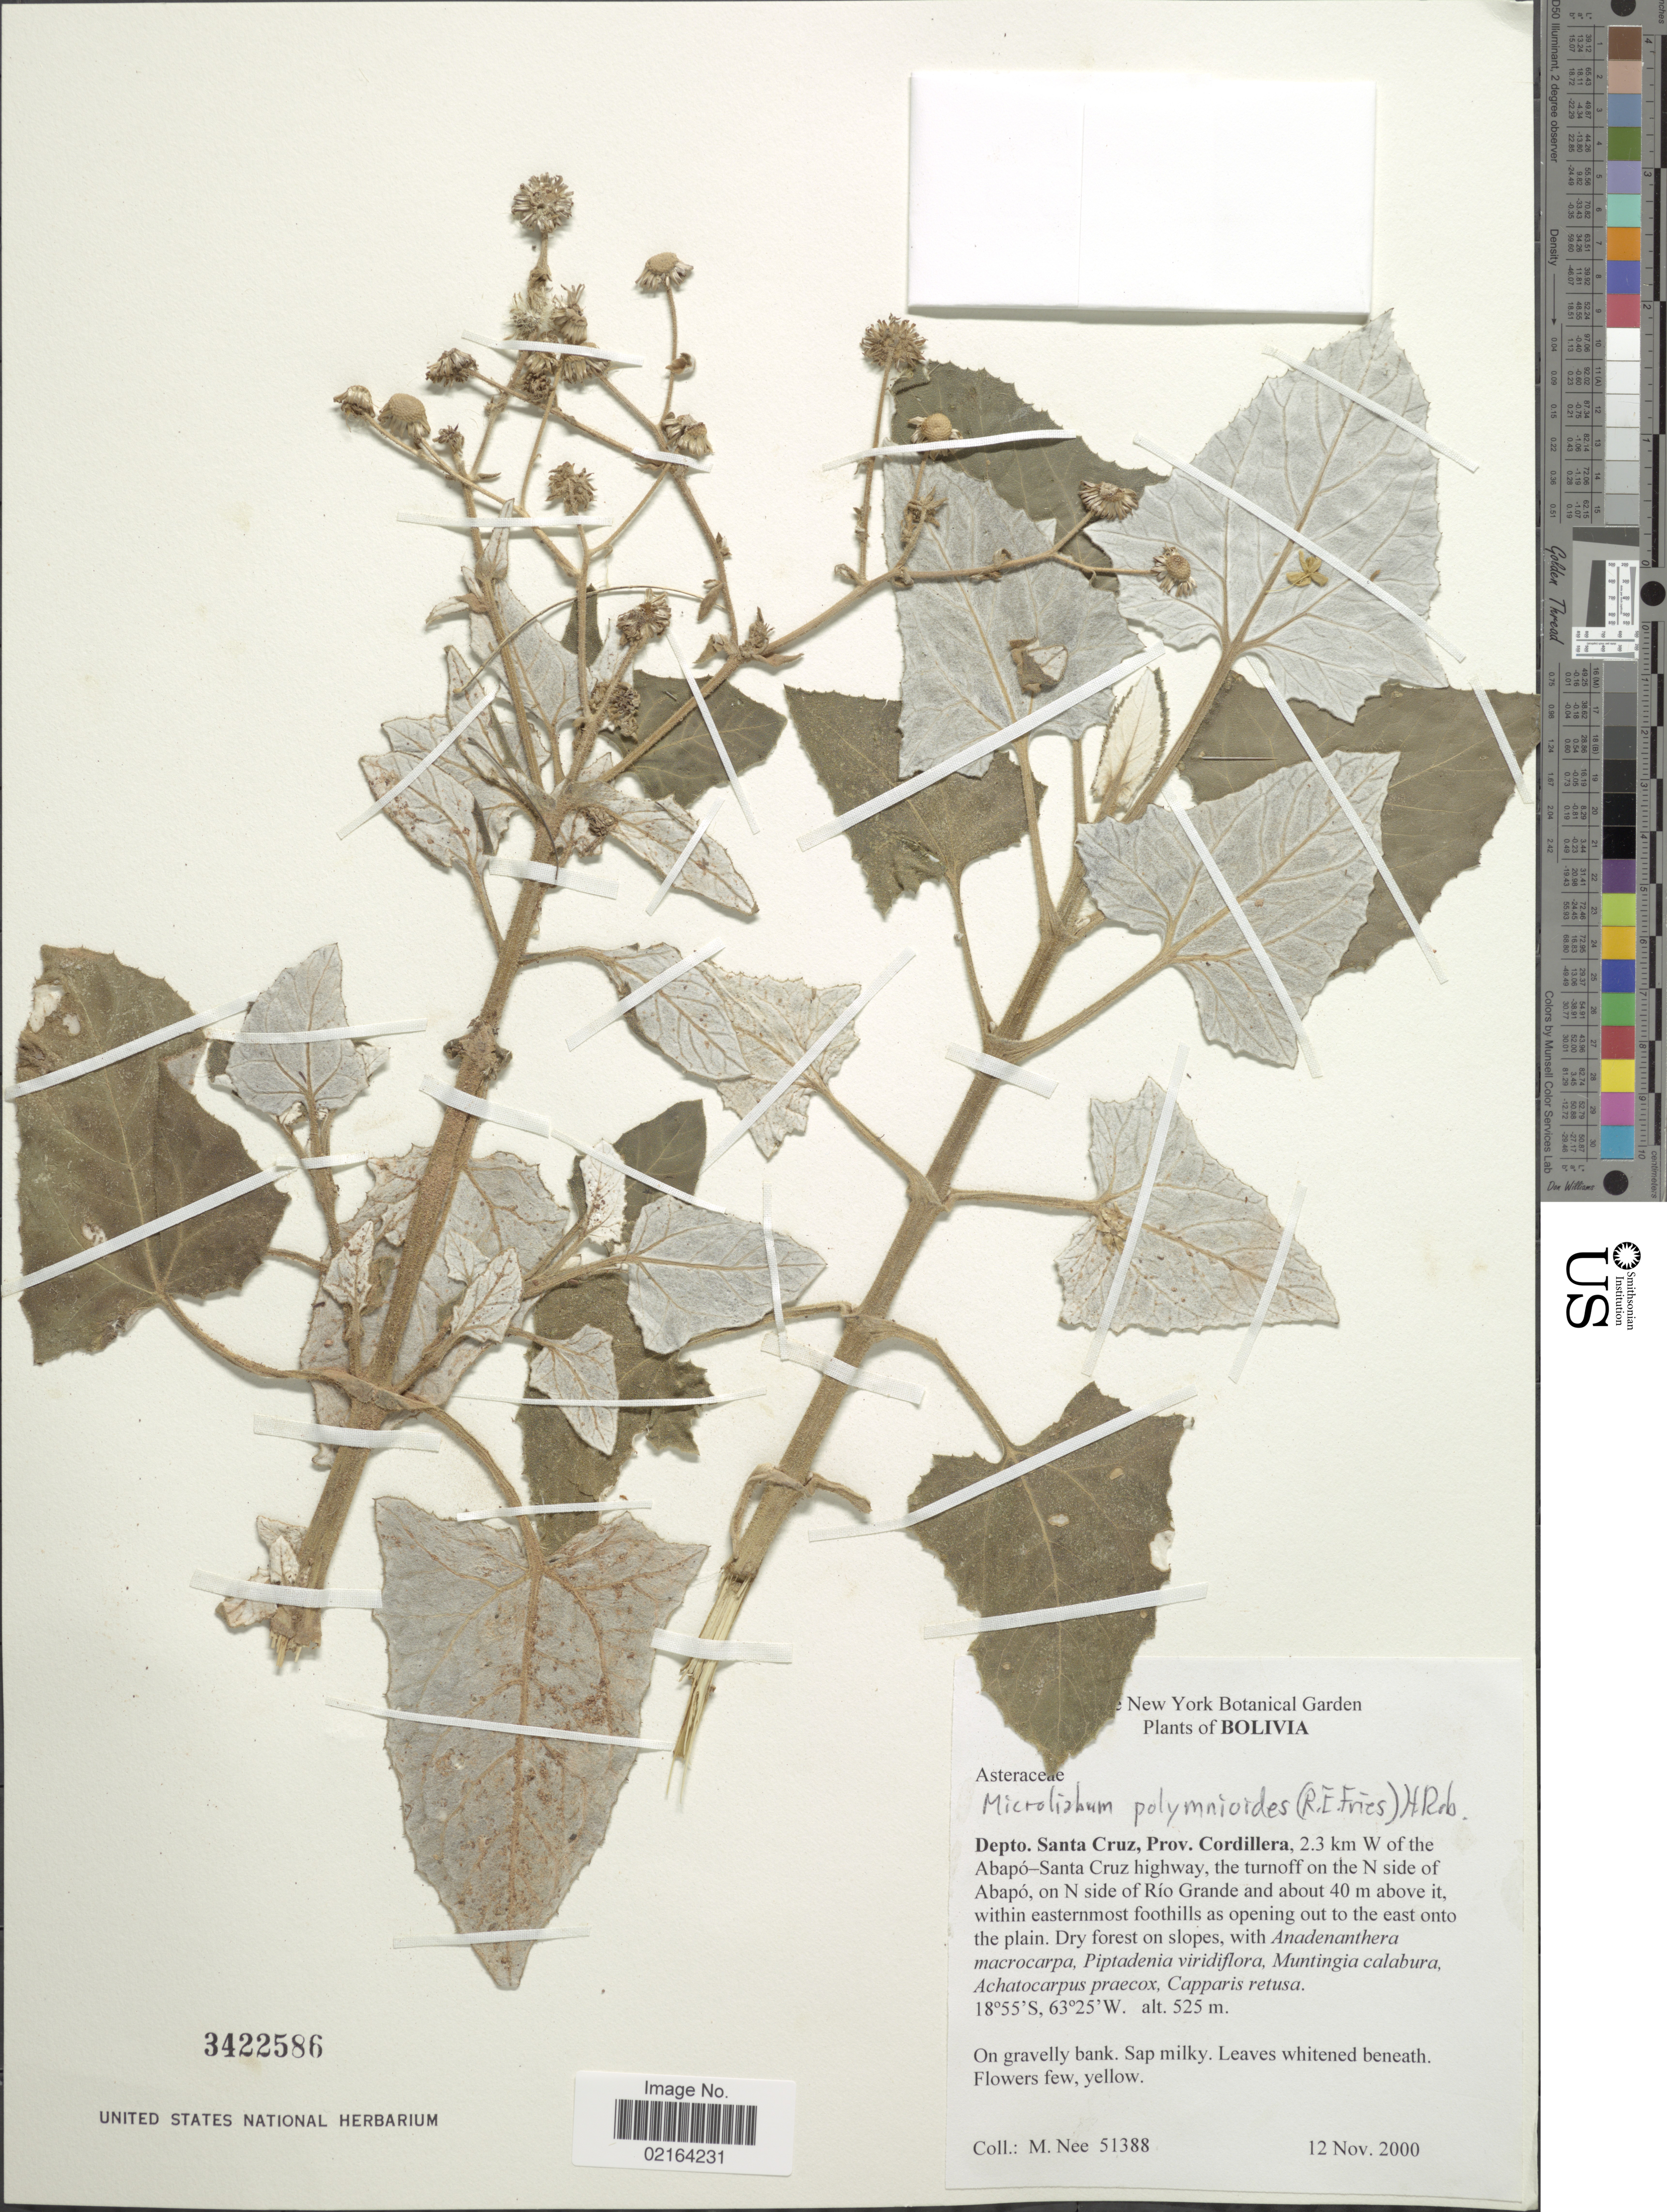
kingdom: Plantae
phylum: Tracheophyta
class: Magnoliopsida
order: Asterales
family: Asteraceae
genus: Microliabum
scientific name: Microliabum polymnioides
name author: (R.E. Fr.) H. Rob.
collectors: M. Nee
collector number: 51388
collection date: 2000-11-12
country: Bolivia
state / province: Santa Cruz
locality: Depto. Santa Cruz, Prov. Cordillera, 2.3 km W of the Abapo-Santa Cruz highway, the turnoff on the N side of Abapo, on N of Rio Grande and about 40 m above it, within eastern most foothills as opening out to the east onto the plain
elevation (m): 525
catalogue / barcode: US 3422586